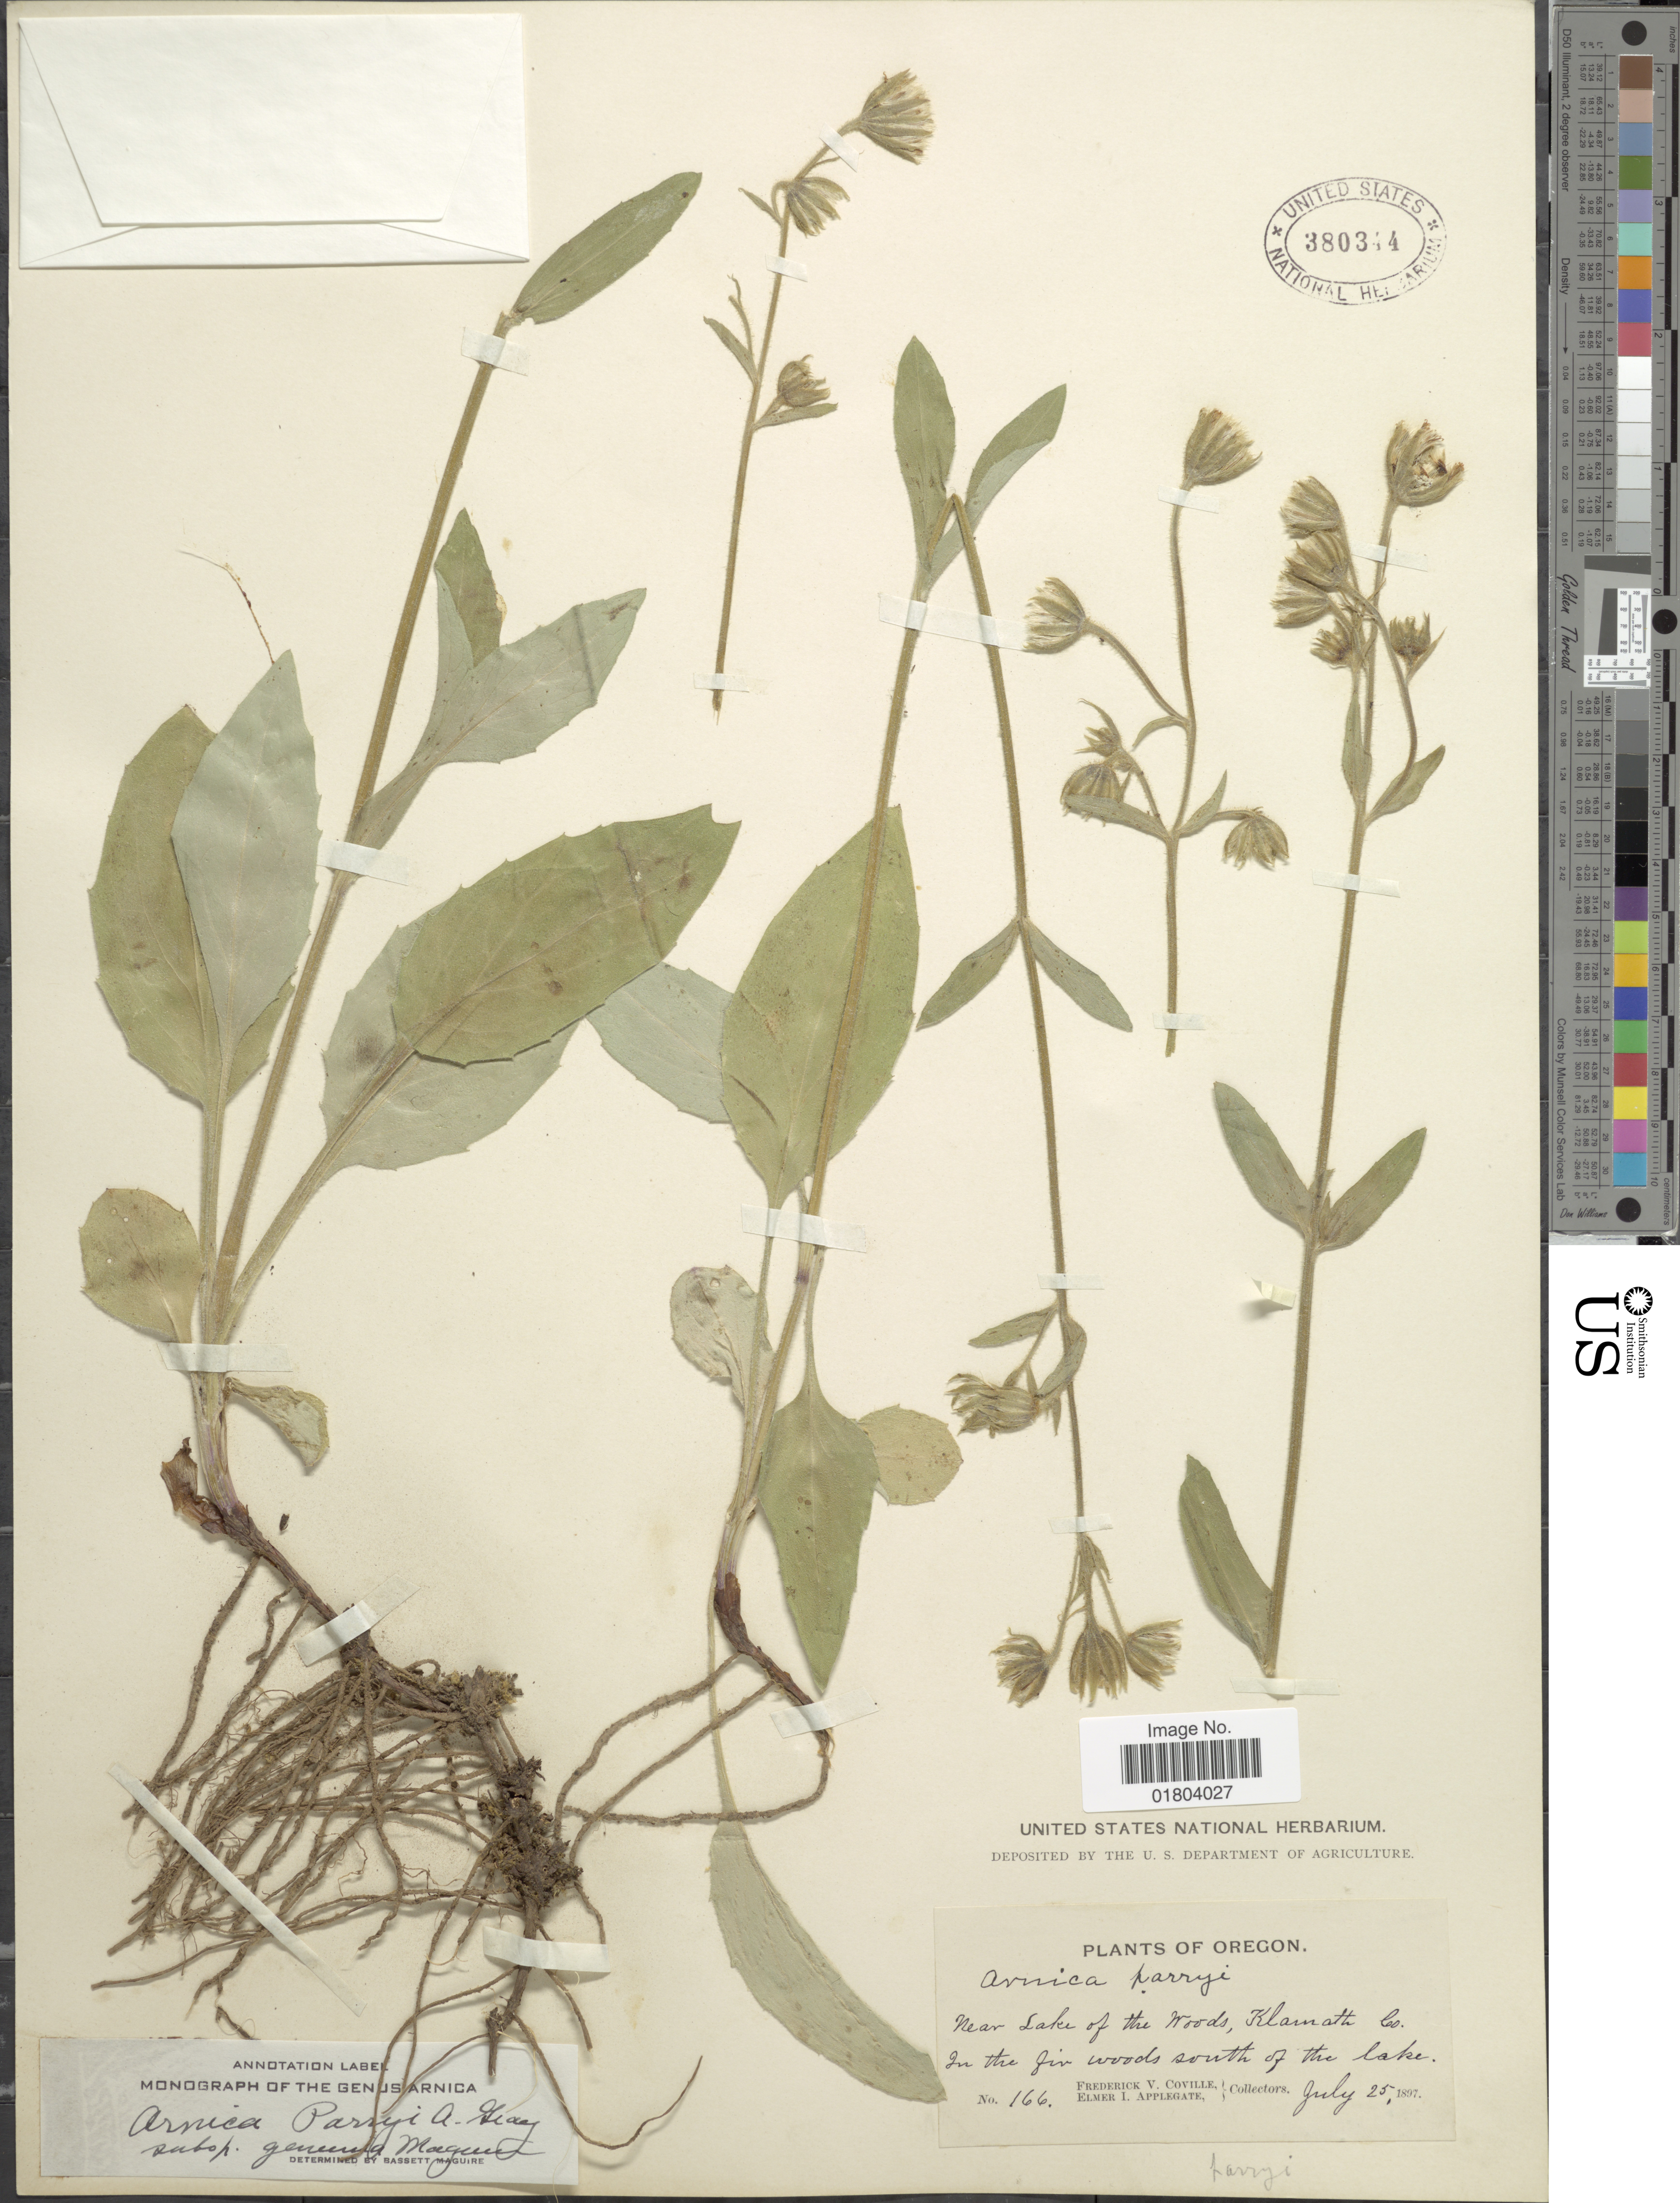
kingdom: Plantae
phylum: Tracheophyta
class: Magnoliopsida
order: Asterales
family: Asteraceae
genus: Arnica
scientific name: Arnica parryi subsp. genuina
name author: Maguire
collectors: F. V. Coville & E. I. Applegate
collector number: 166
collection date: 1897-07-25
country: United States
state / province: Oregon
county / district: Klamath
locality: Near Lake of the Woods, Klamath Co. In the fin woods south of the lake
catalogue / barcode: US 380344